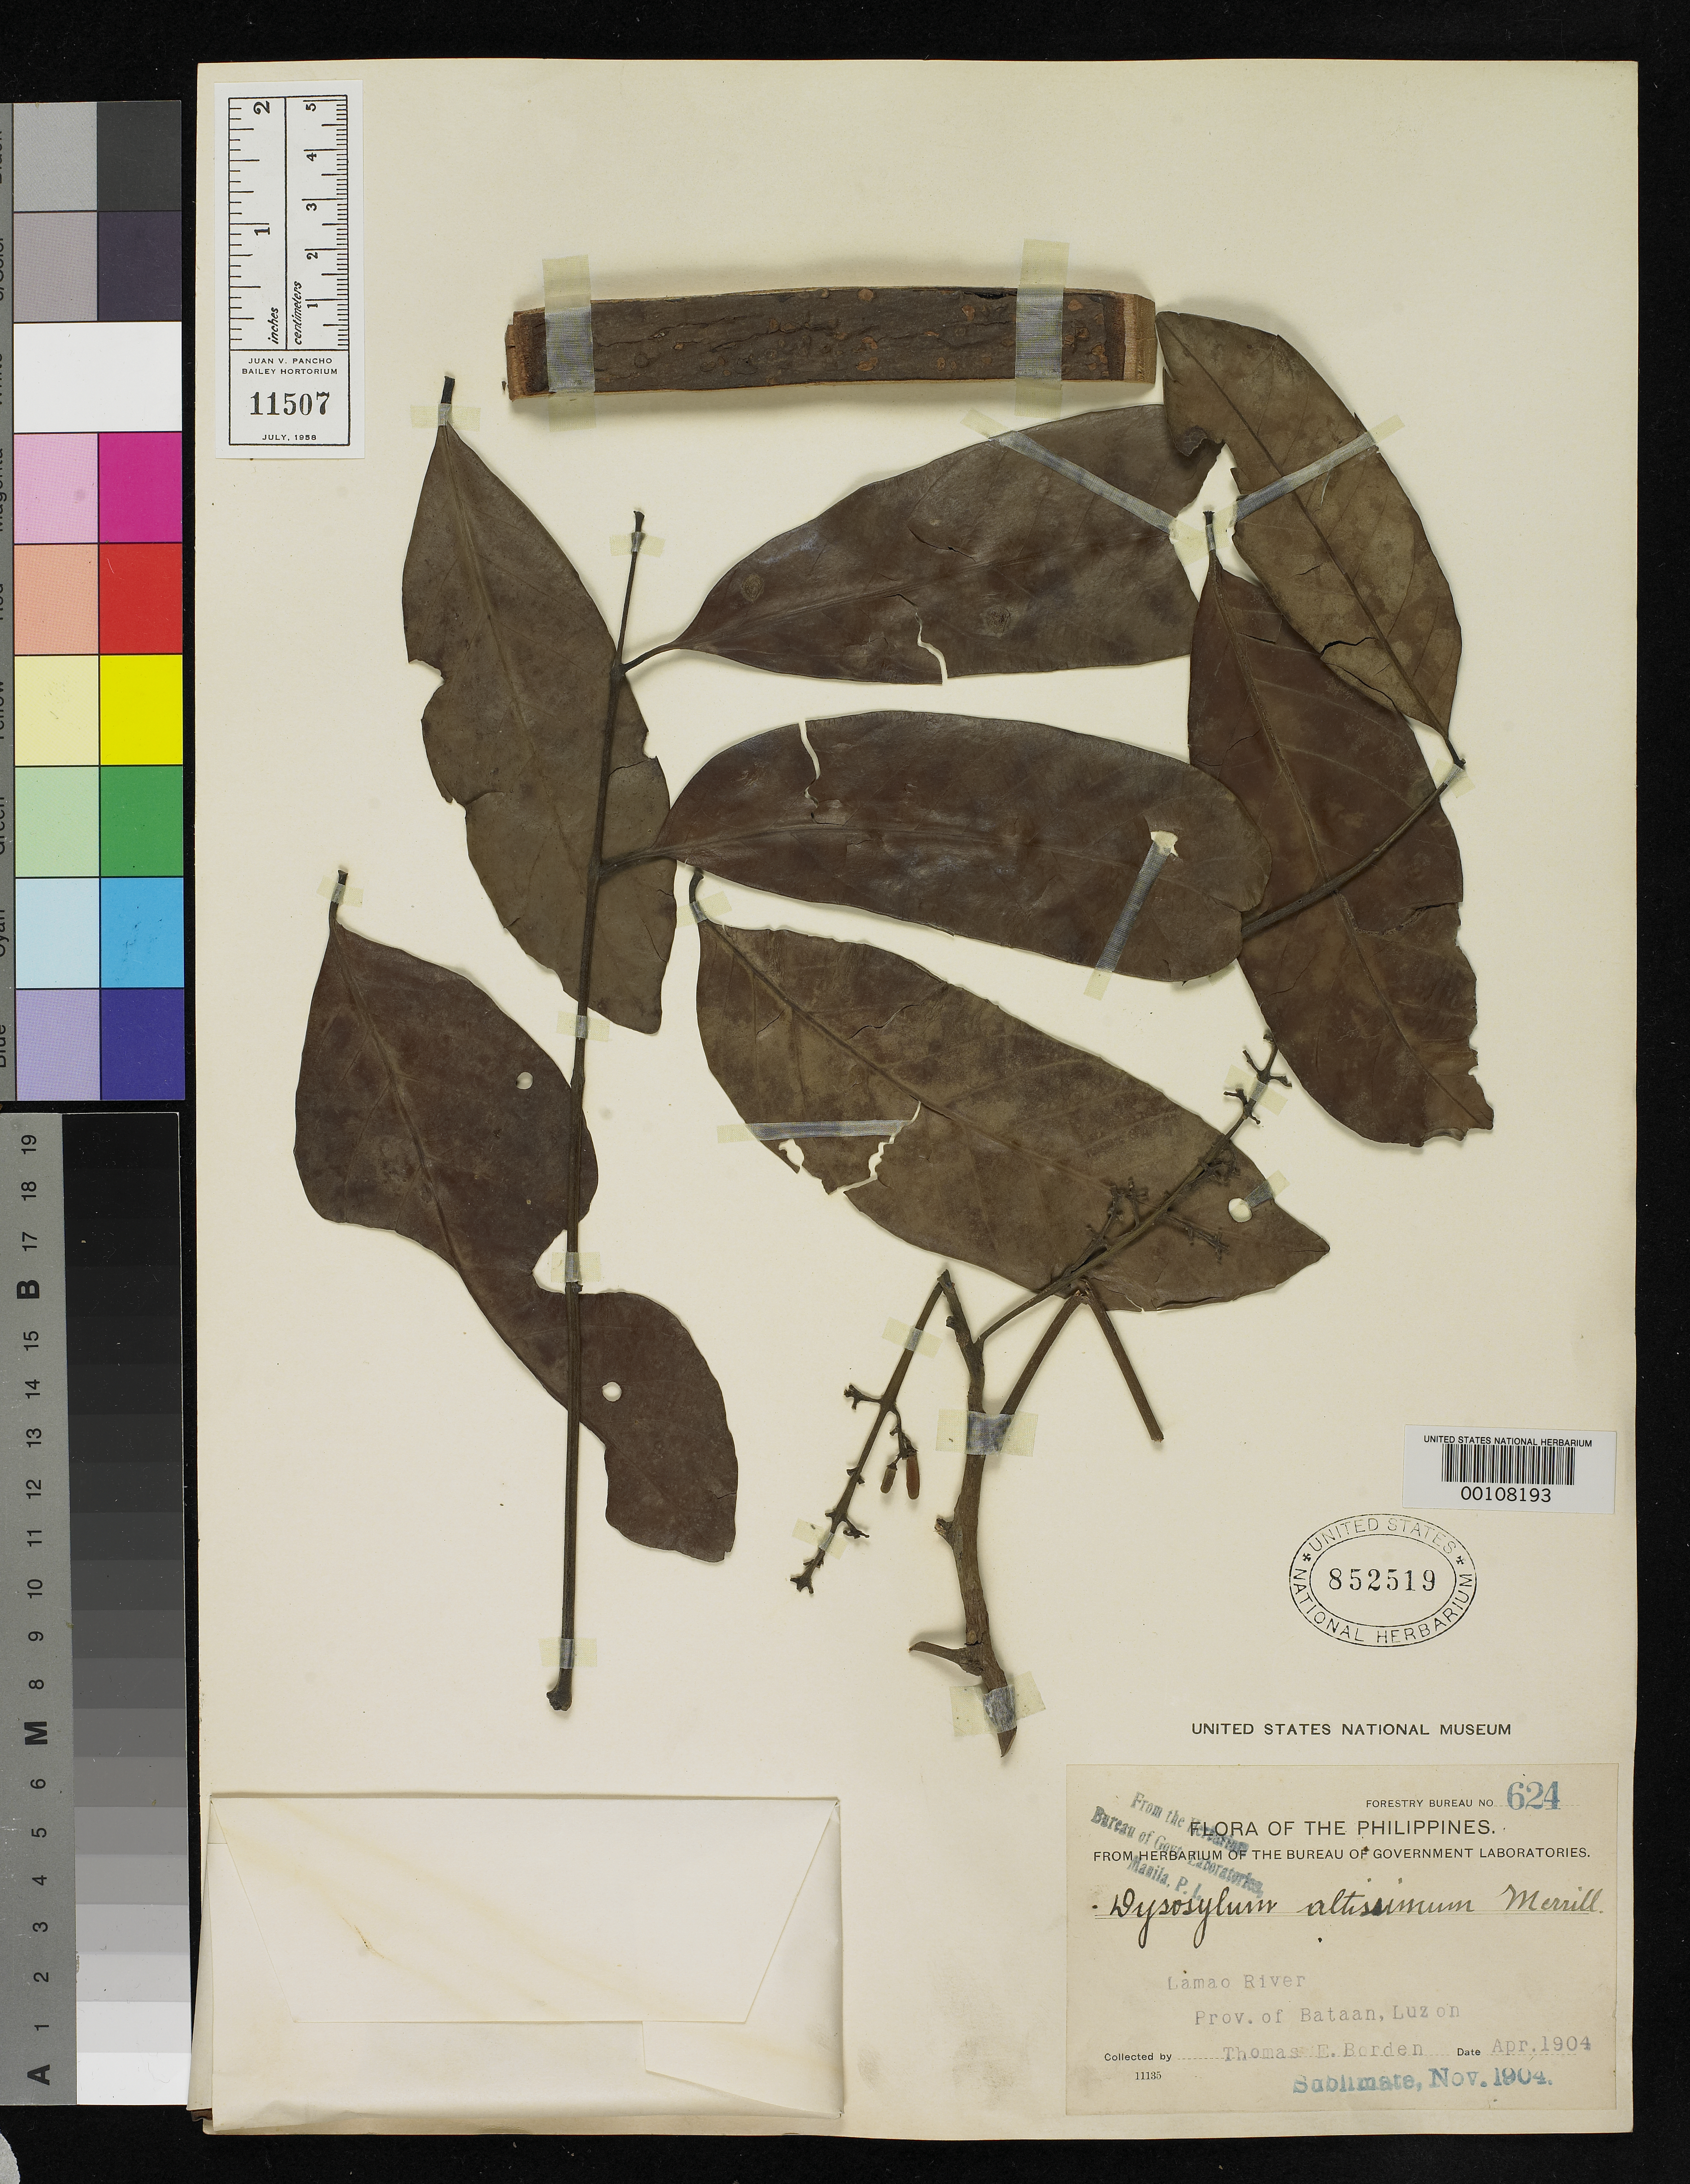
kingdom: Plantae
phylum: Tracheophyta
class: Magnoliopsida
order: Sapindales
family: Meliaceae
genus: Dysoxylum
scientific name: Dysoxylum altissimum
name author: Merr.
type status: Type Collection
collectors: T. E. Borden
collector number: Bur. Sci. 624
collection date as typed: Apr 1904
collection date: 1904-04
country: Philippines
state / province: Central Luzon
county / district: Bataan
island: Luzon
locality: Lamao River.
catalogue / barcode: US 852519